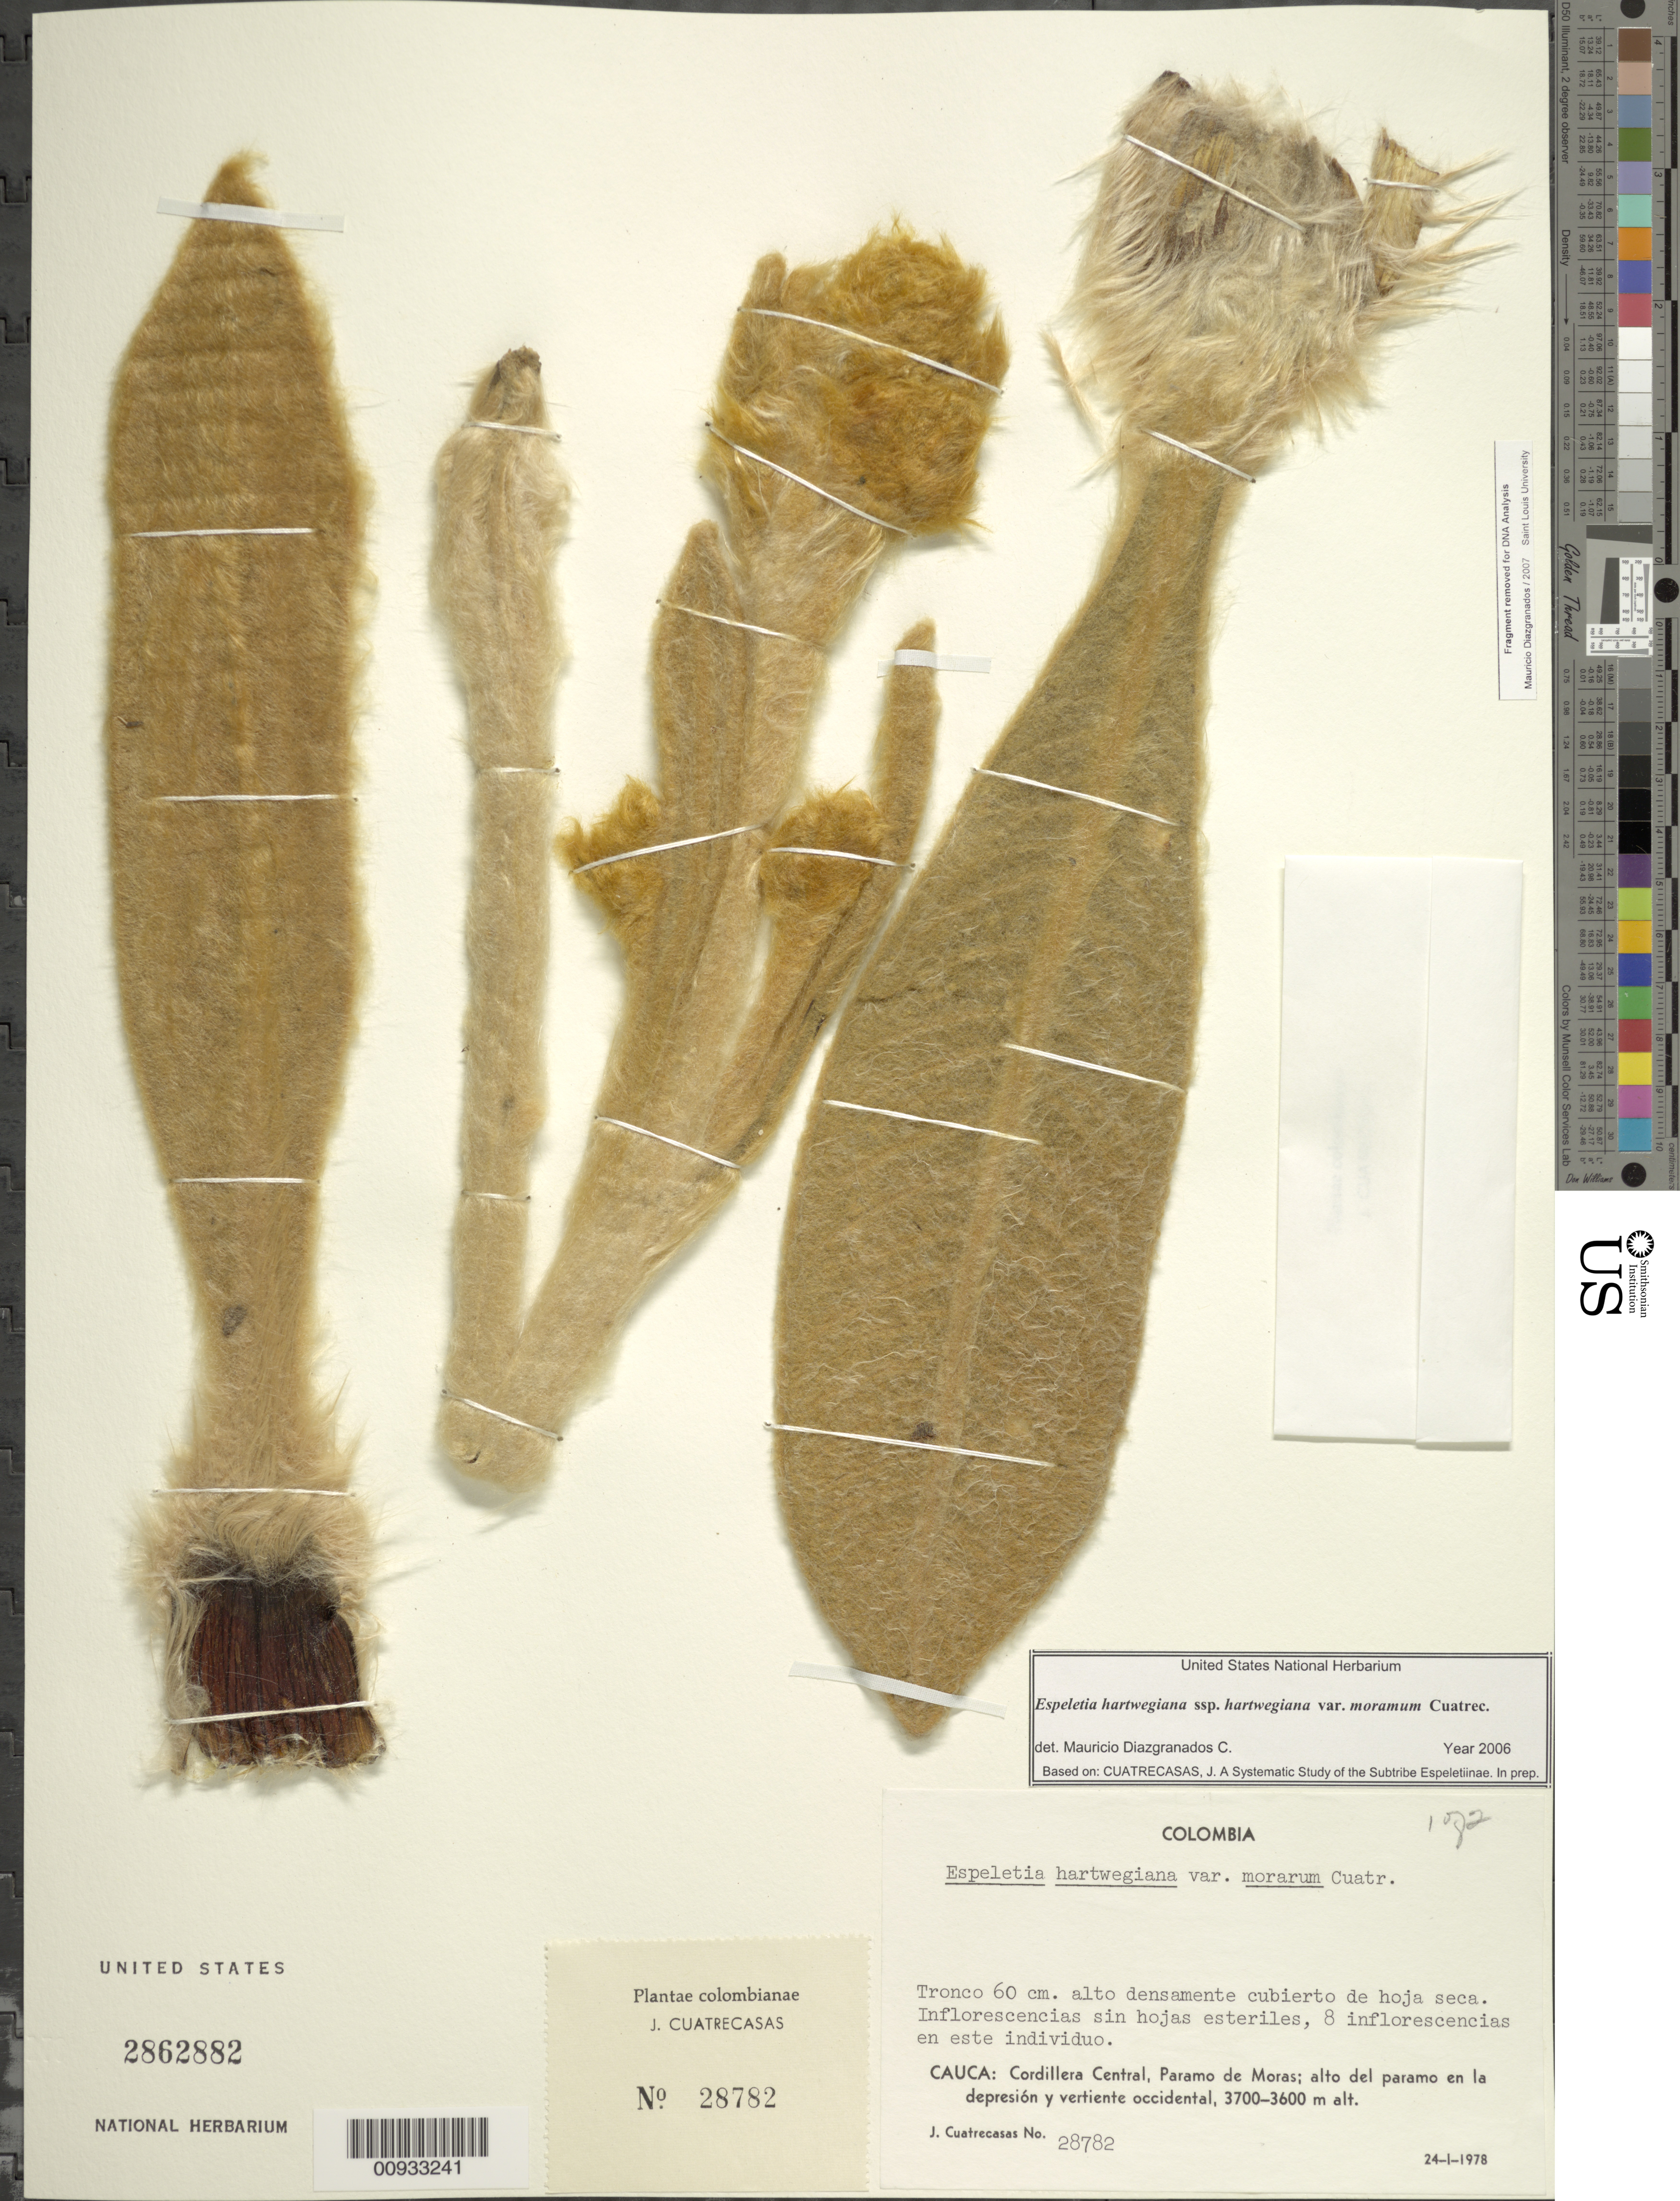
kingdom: Plantae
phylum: Tracheophyta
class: Magnoliopsida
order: Asterales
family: Asteraceae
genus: Espeletia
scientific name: Espeletia hartwegiana var. morarum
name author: Cuatrec.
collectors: J. Cuatrecasas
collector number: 28782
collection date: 1978-01-24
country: Colombia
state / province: Cauca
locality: Páramo de Moras. Cordillera Central, alto del páramo en la depresión, y vertiente occidental.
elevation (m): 3600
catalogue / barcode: US 2862882